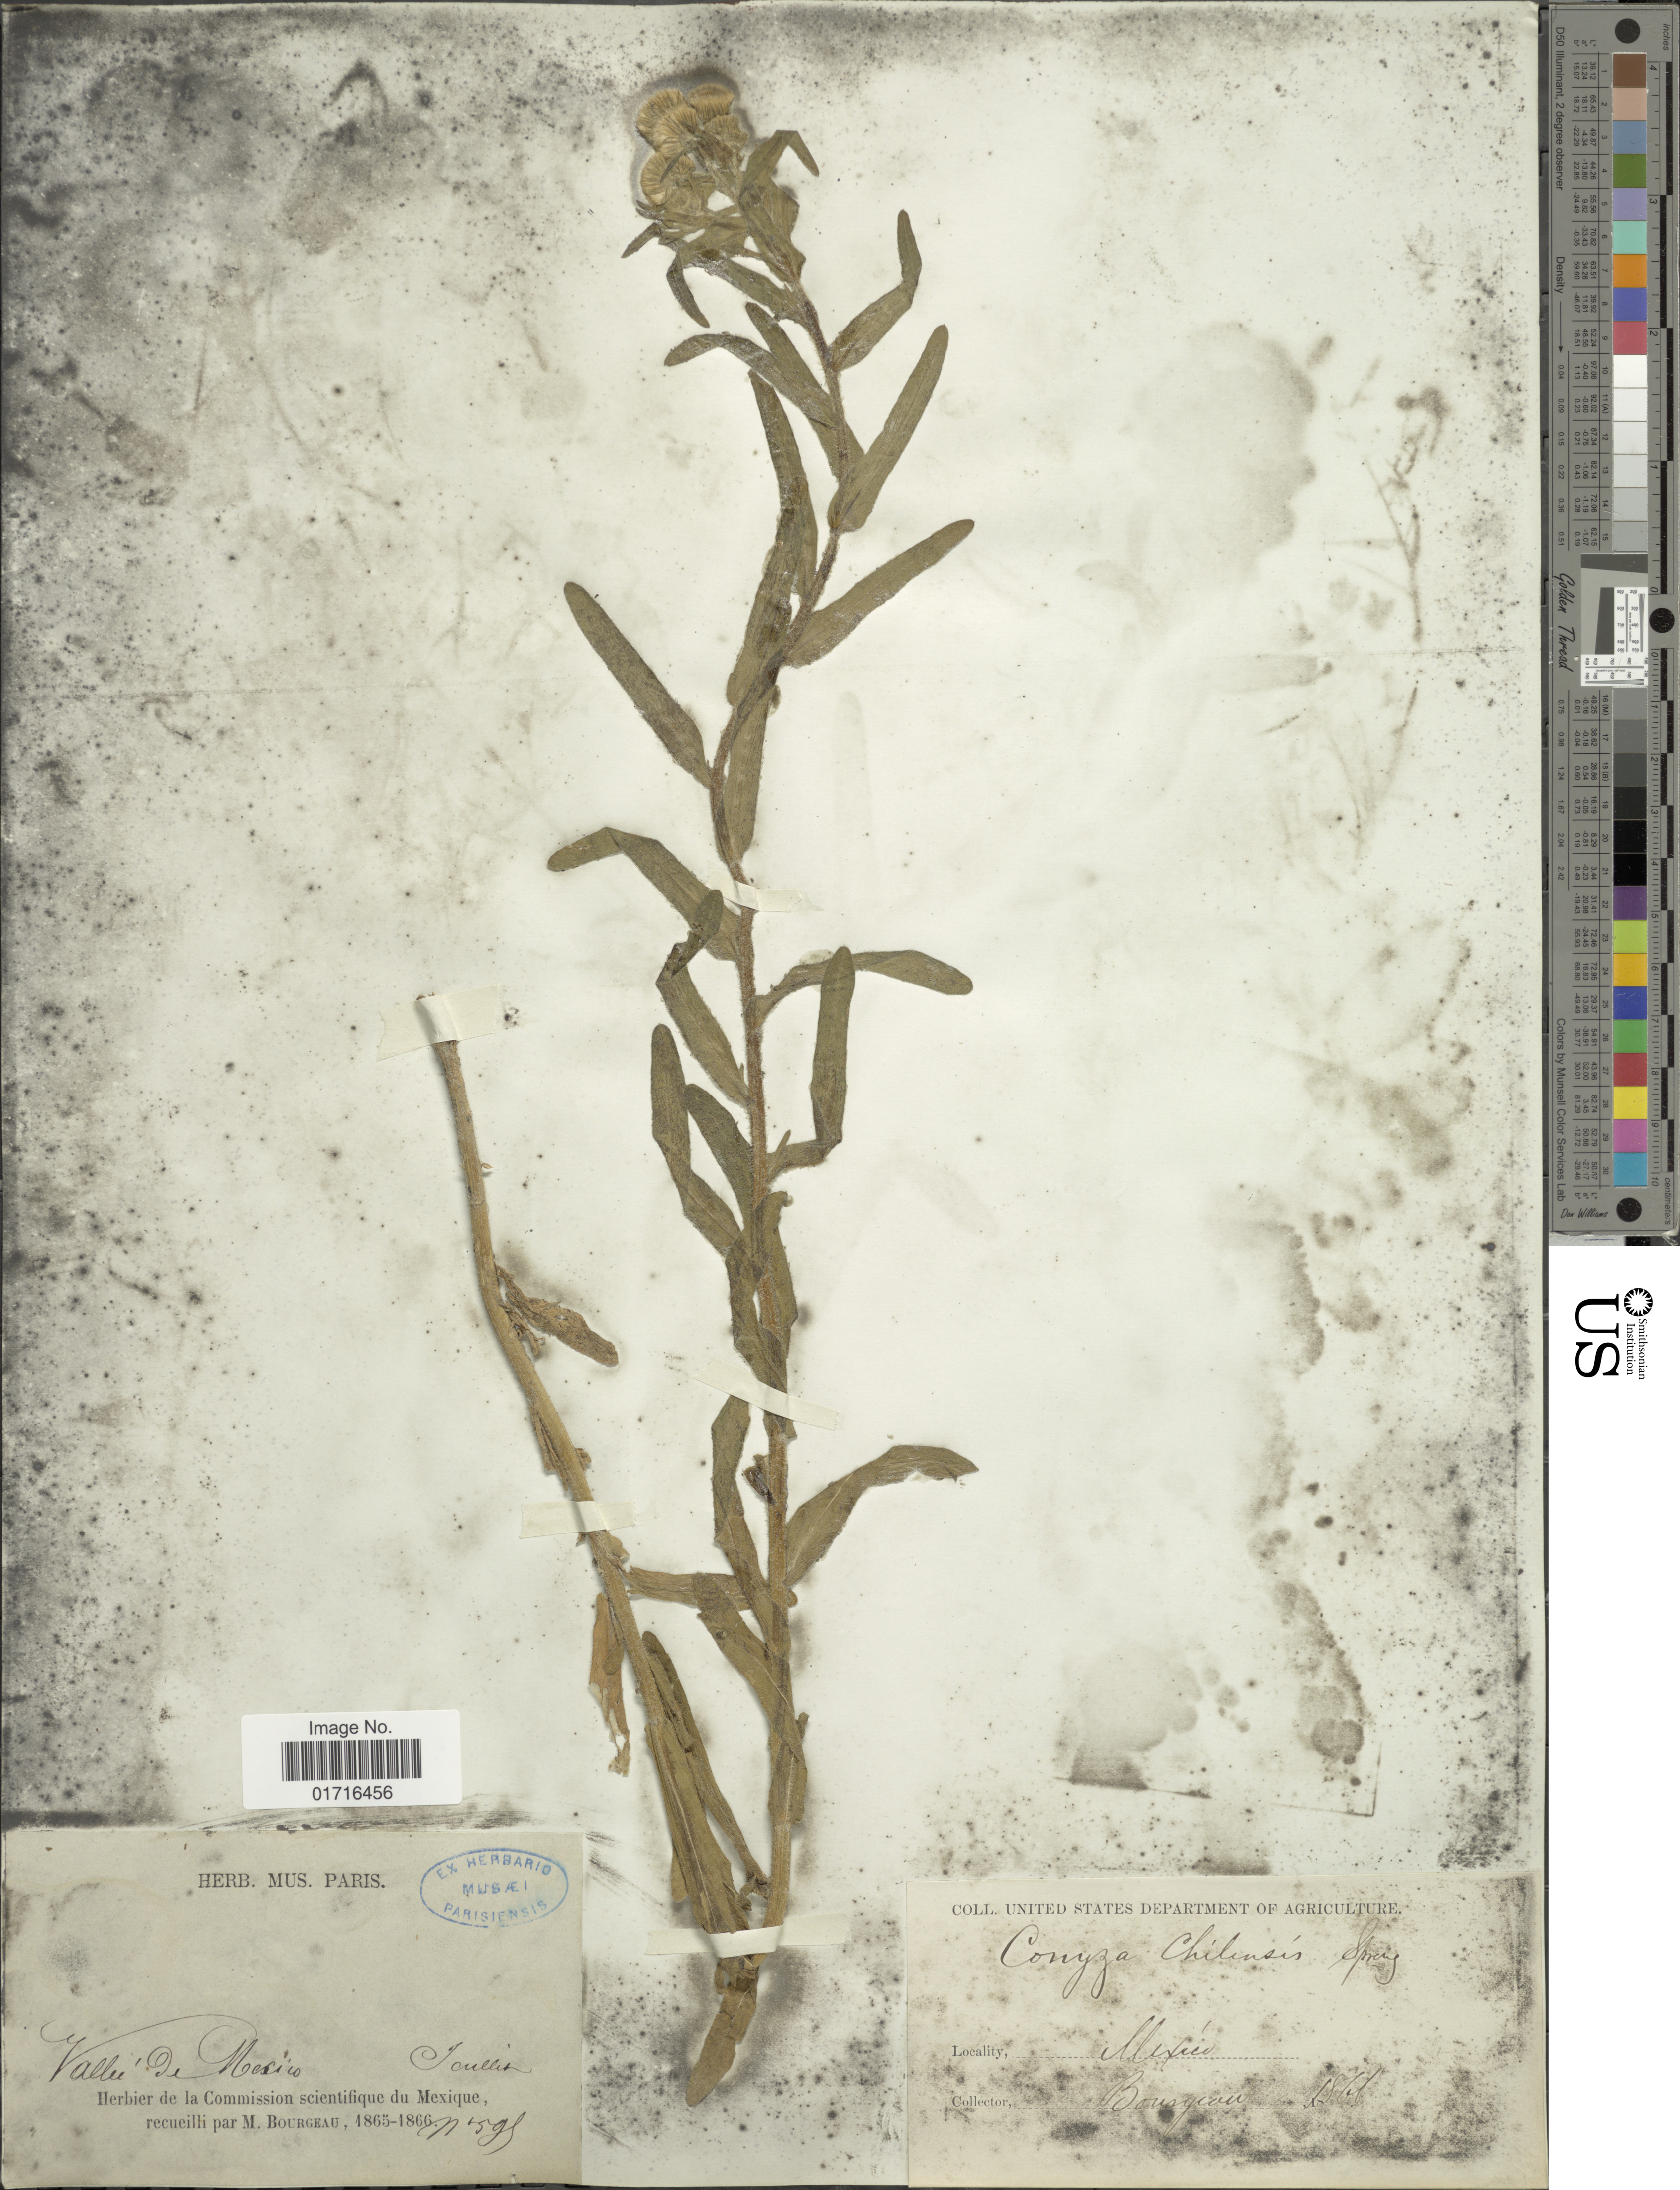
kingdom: Plantae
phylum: Tracheophyta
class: Magnoliopsida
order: Asterales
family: Asteraceae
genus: Conyza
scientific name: Conyza coronopifolia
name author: Kunth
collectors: M. Bourgeau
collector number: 598*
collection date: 1866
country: Mexico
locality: Valle de Mexico, Joullis